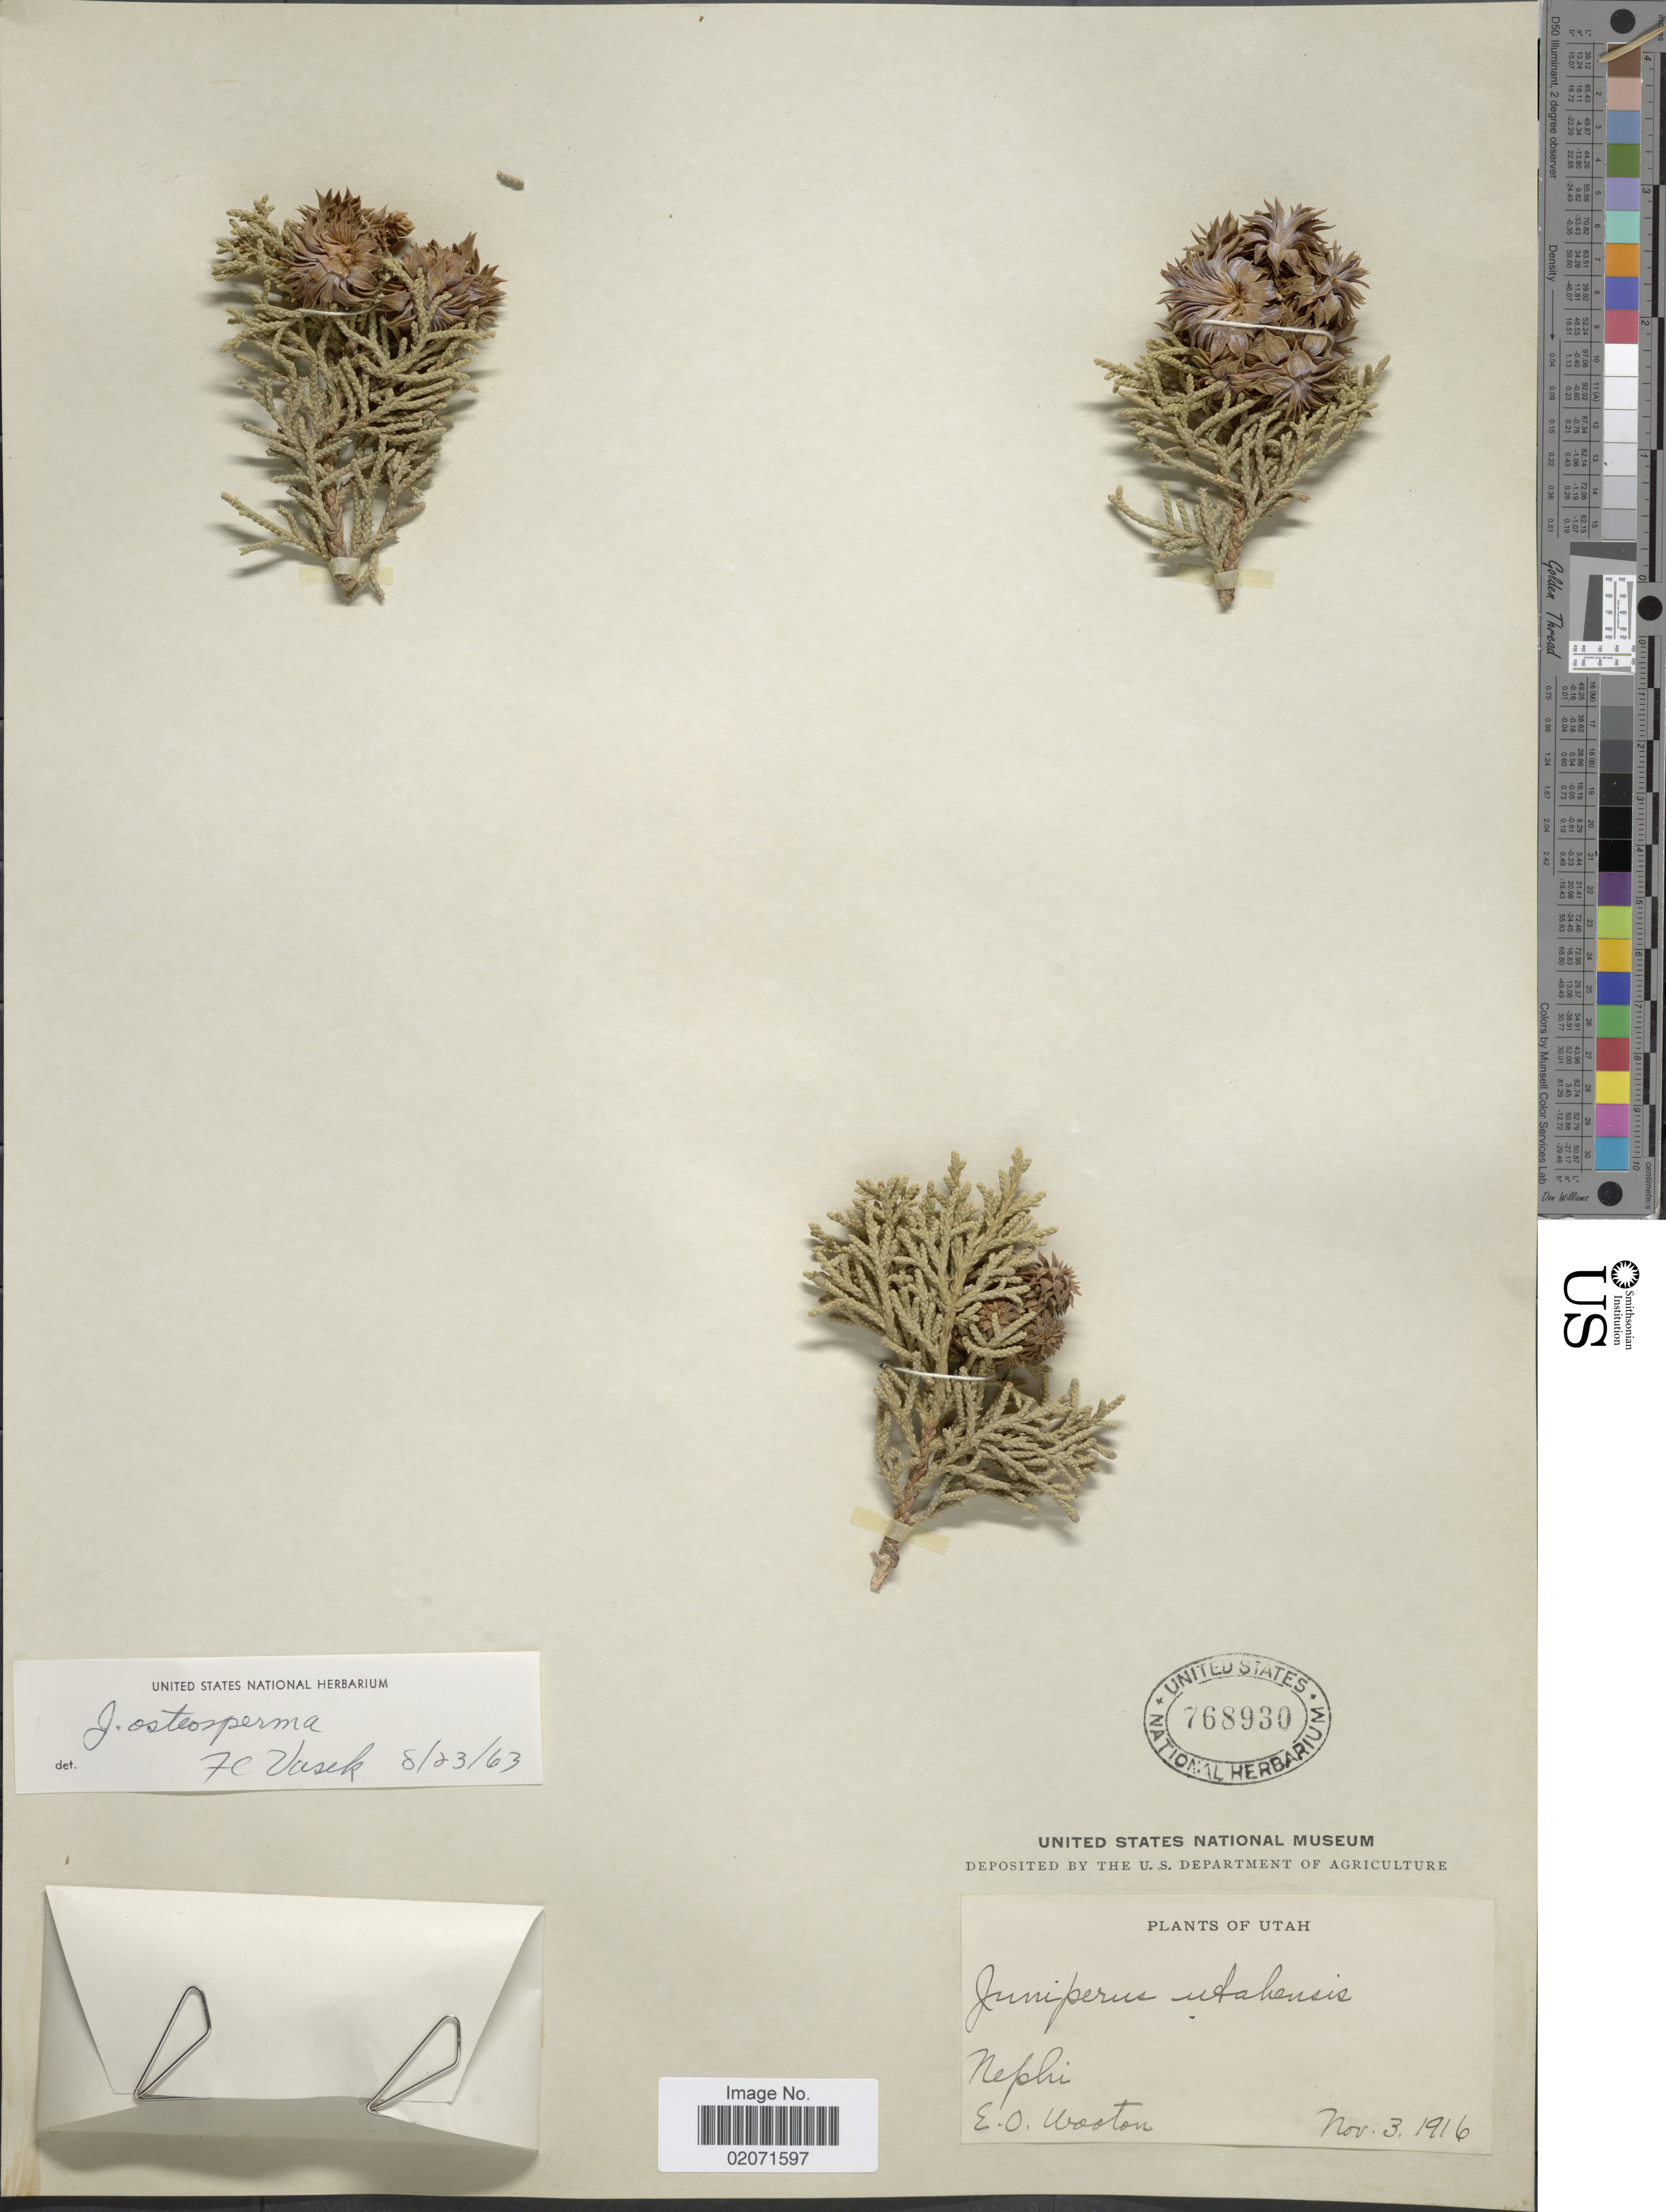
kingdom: Plantae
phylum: Tracheophyta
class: Pinopsida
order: Pinales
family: Cupressaceae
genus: Juniperus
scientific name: Juniperus osteosperma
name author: (Torr.) Little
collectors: E. O. Wooton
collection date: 1916-11-03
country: United States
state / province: Utah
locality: Nephi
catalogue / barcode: US 768930